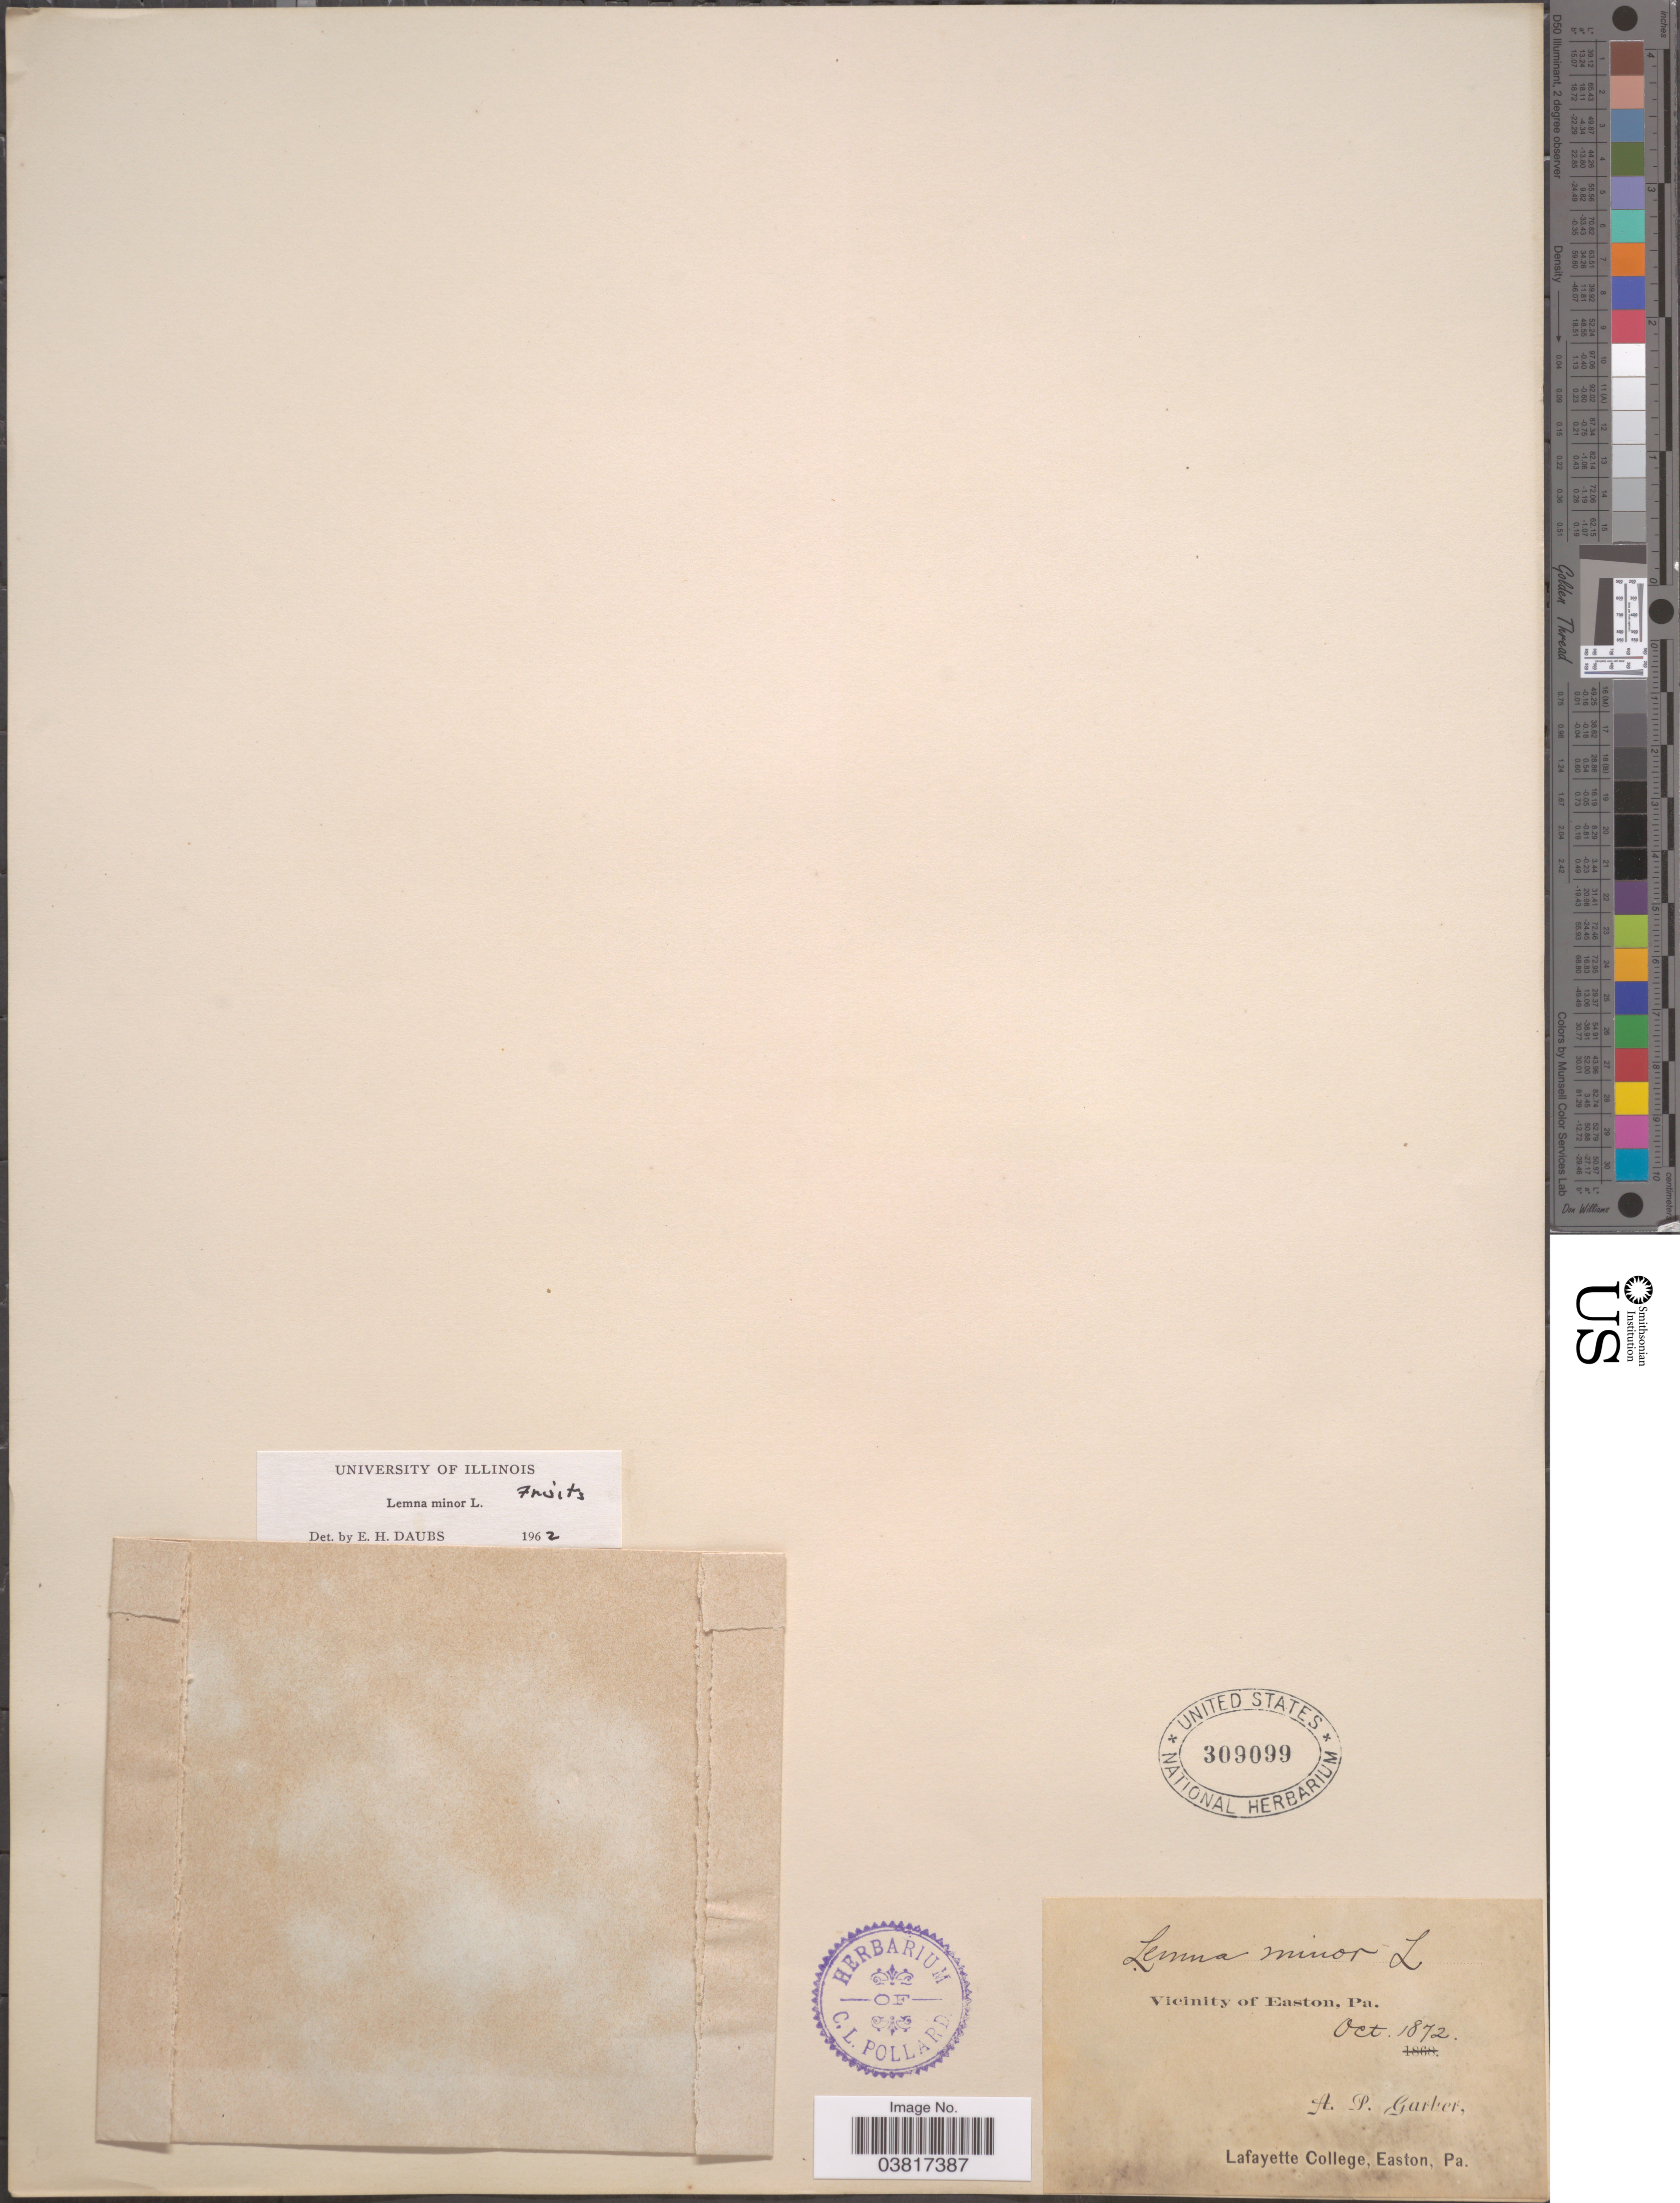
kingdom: Plantae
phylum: Tracheophyta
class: Liliopsida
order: Alismatales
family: Araceae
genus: Lemna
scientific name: Lemna minor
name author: L.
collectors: A. P. Garber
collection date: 1872-10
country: United States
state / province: Pennsylvania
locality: Vicinity of Easton, Pa.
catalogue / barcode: US 309099